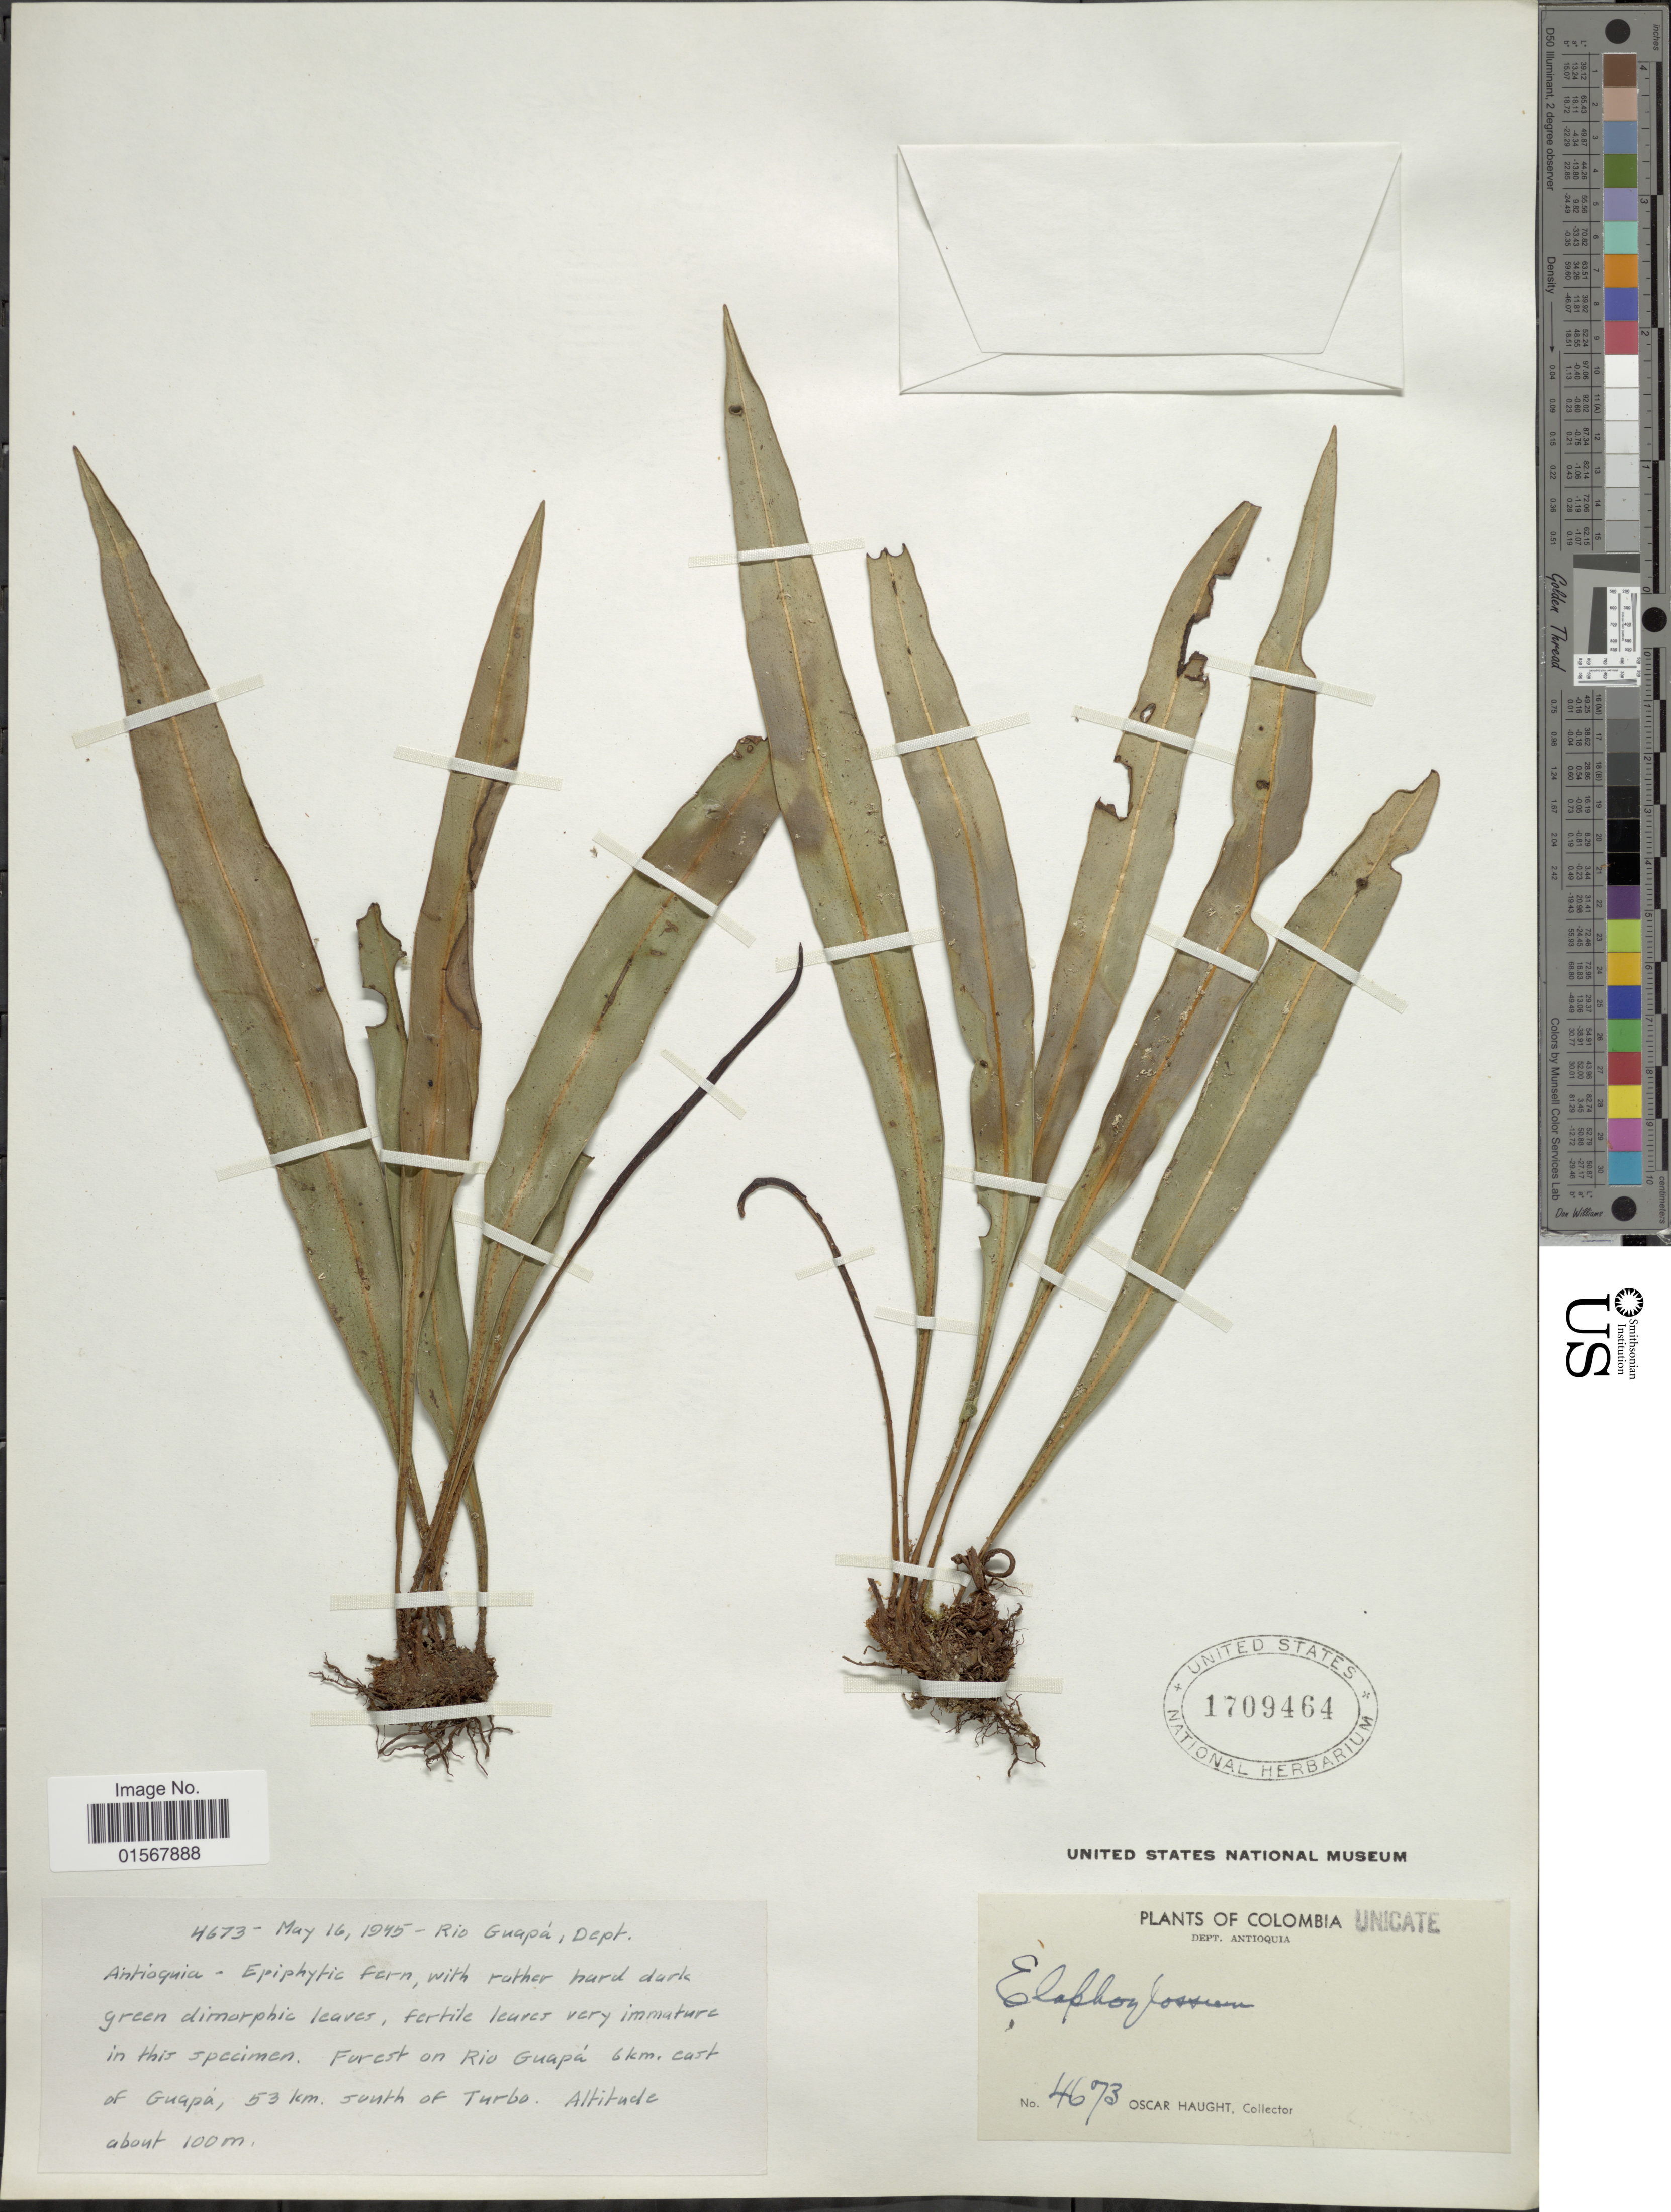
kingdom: Plantae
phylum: Tracheophyta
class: Polypodiopsida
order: Polypodiales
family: Dryopteridaceae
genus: Elaphoglossum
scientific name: Elaphoglossum sp.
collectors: O. L. Haught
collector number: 4673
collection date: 1945-05-16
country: Colombia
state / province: Antioquia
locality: Dept. Antioquia, Rio Guapa, Forest on Rio Guapa 6 km. east of Guapa, 53 km. South of Turbo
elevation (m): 100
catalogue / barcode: US 1709464